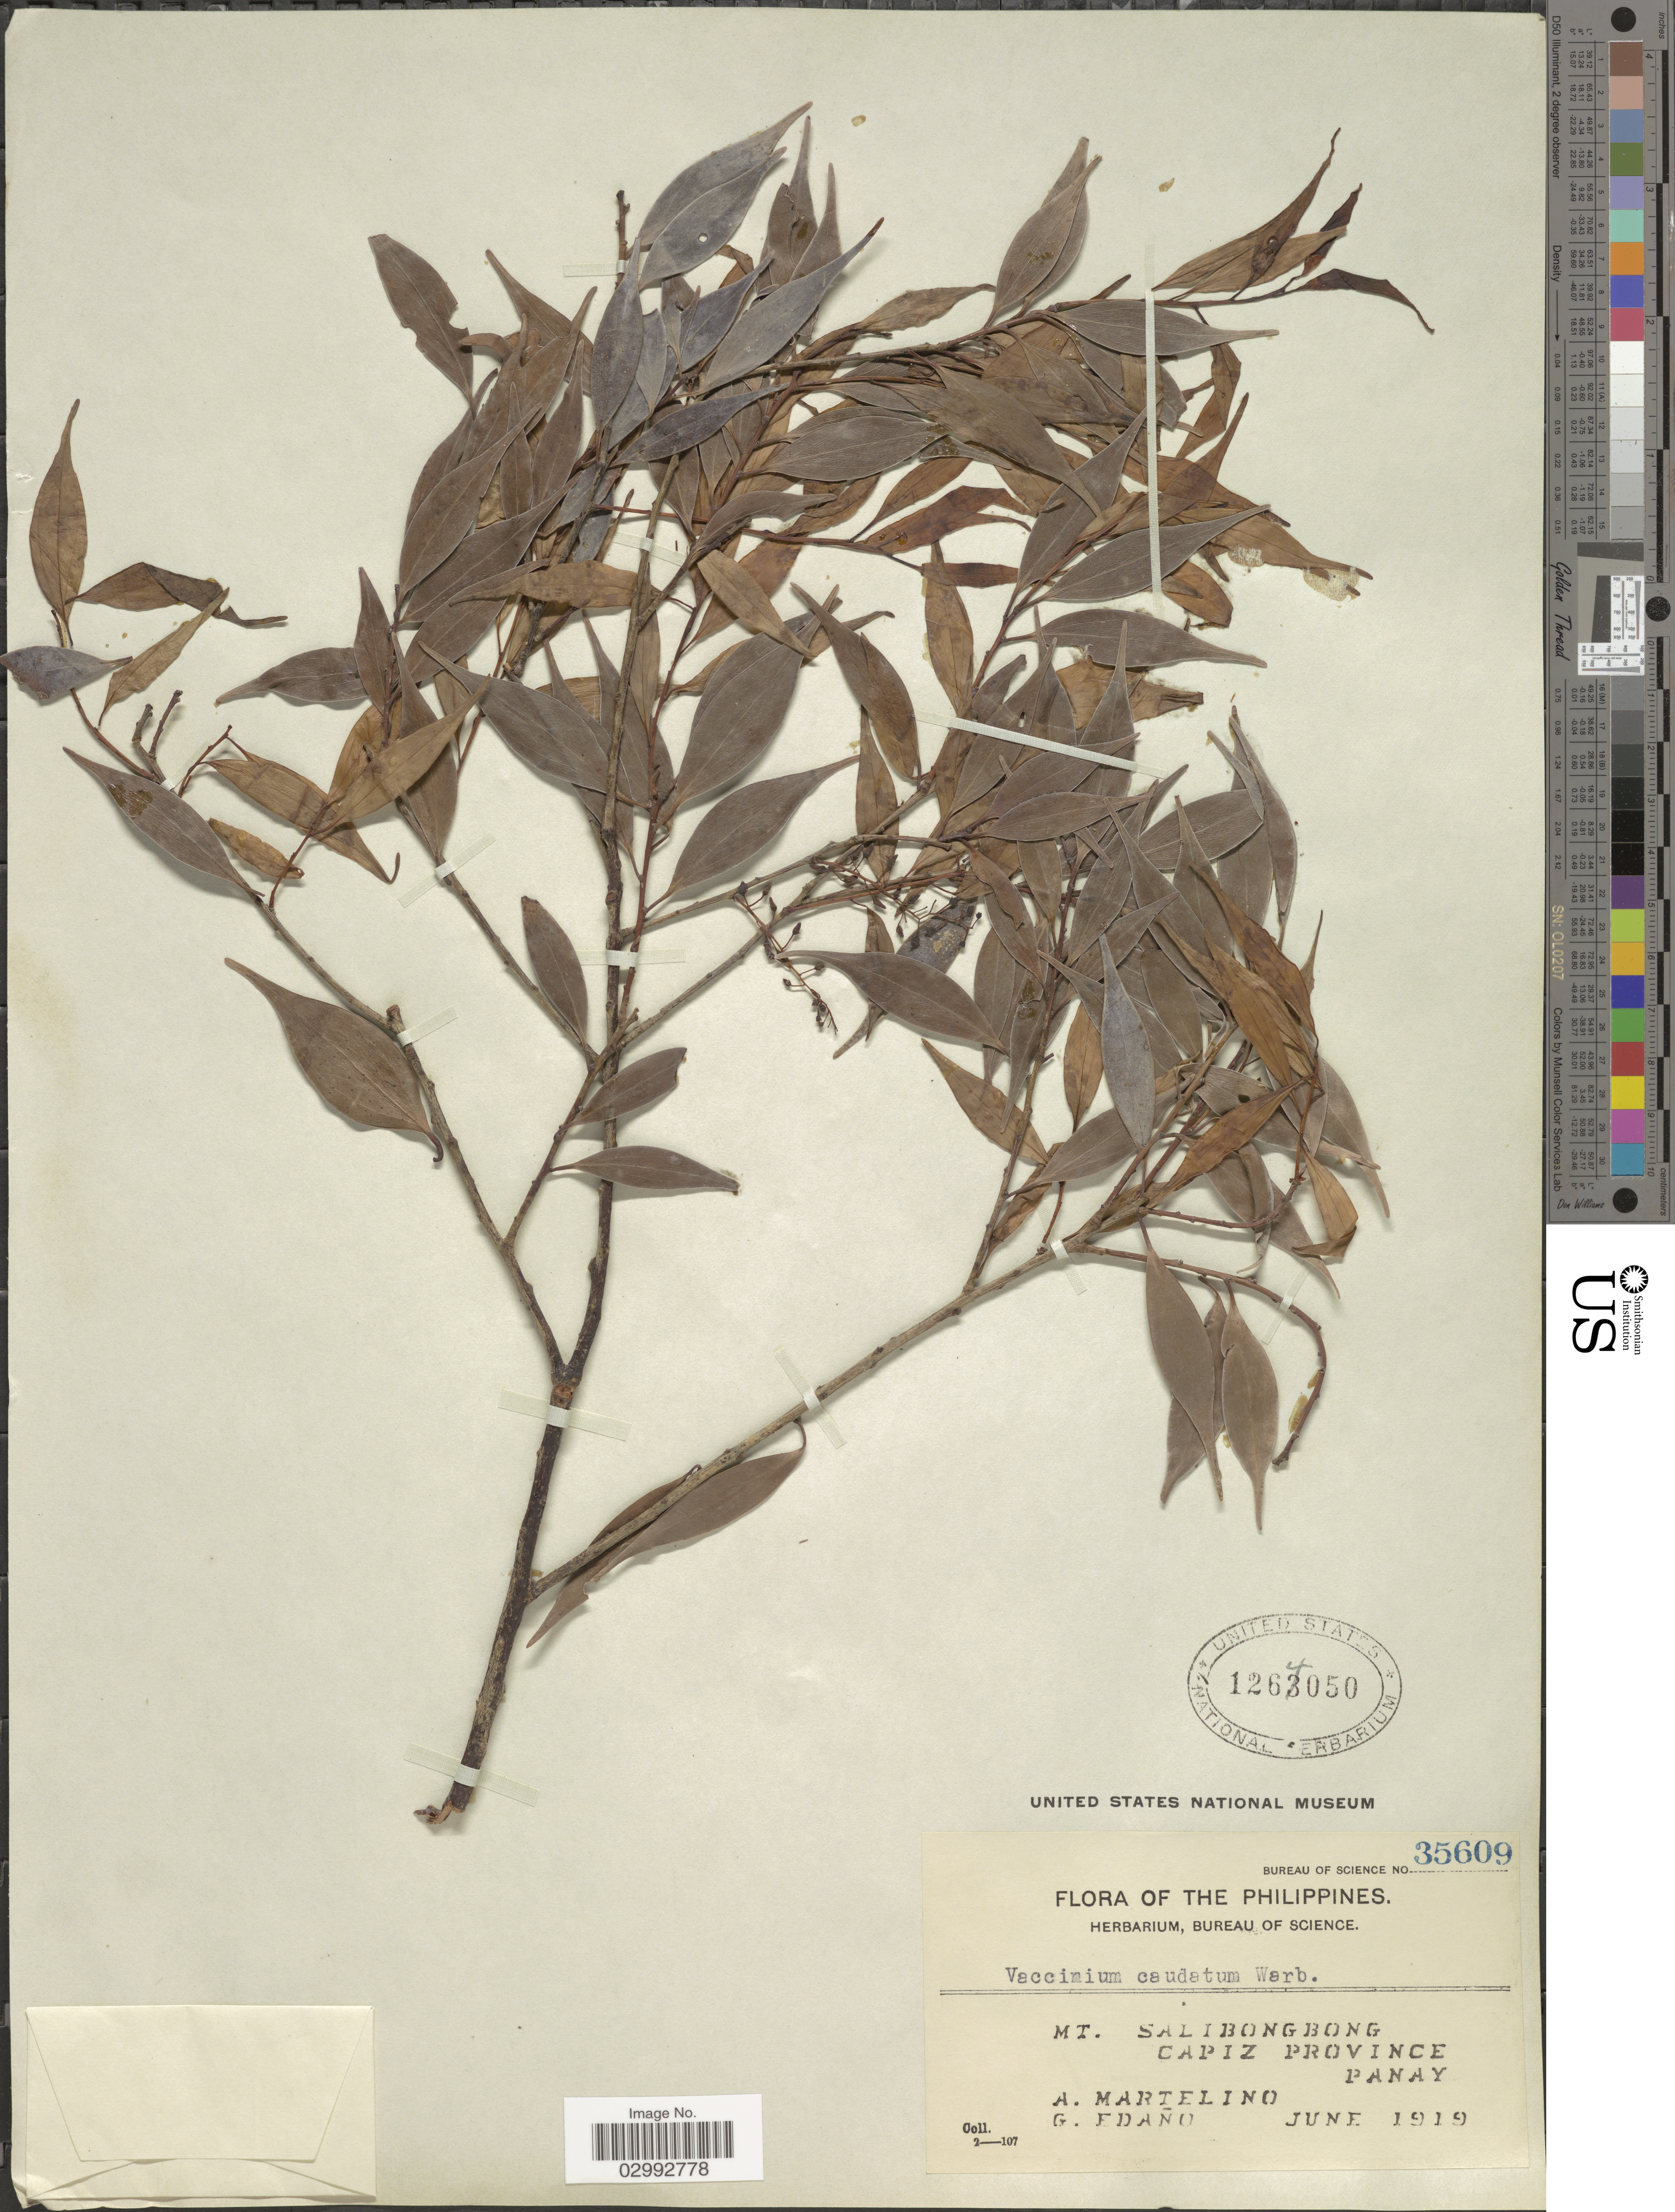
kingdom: Plantae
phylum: Tracheophyta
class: Magnoliopsida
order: Ericales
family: Ericaceae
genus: Vaccinium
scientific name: Vaccinium caudatum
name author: Warb.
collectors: A. Martelino & G. Edaño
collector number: Bureau of Science 35609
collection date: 1919-06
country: Philippines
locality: Mt. Salibongbong, Capiz Province, Panay.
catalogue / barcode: US 1264050